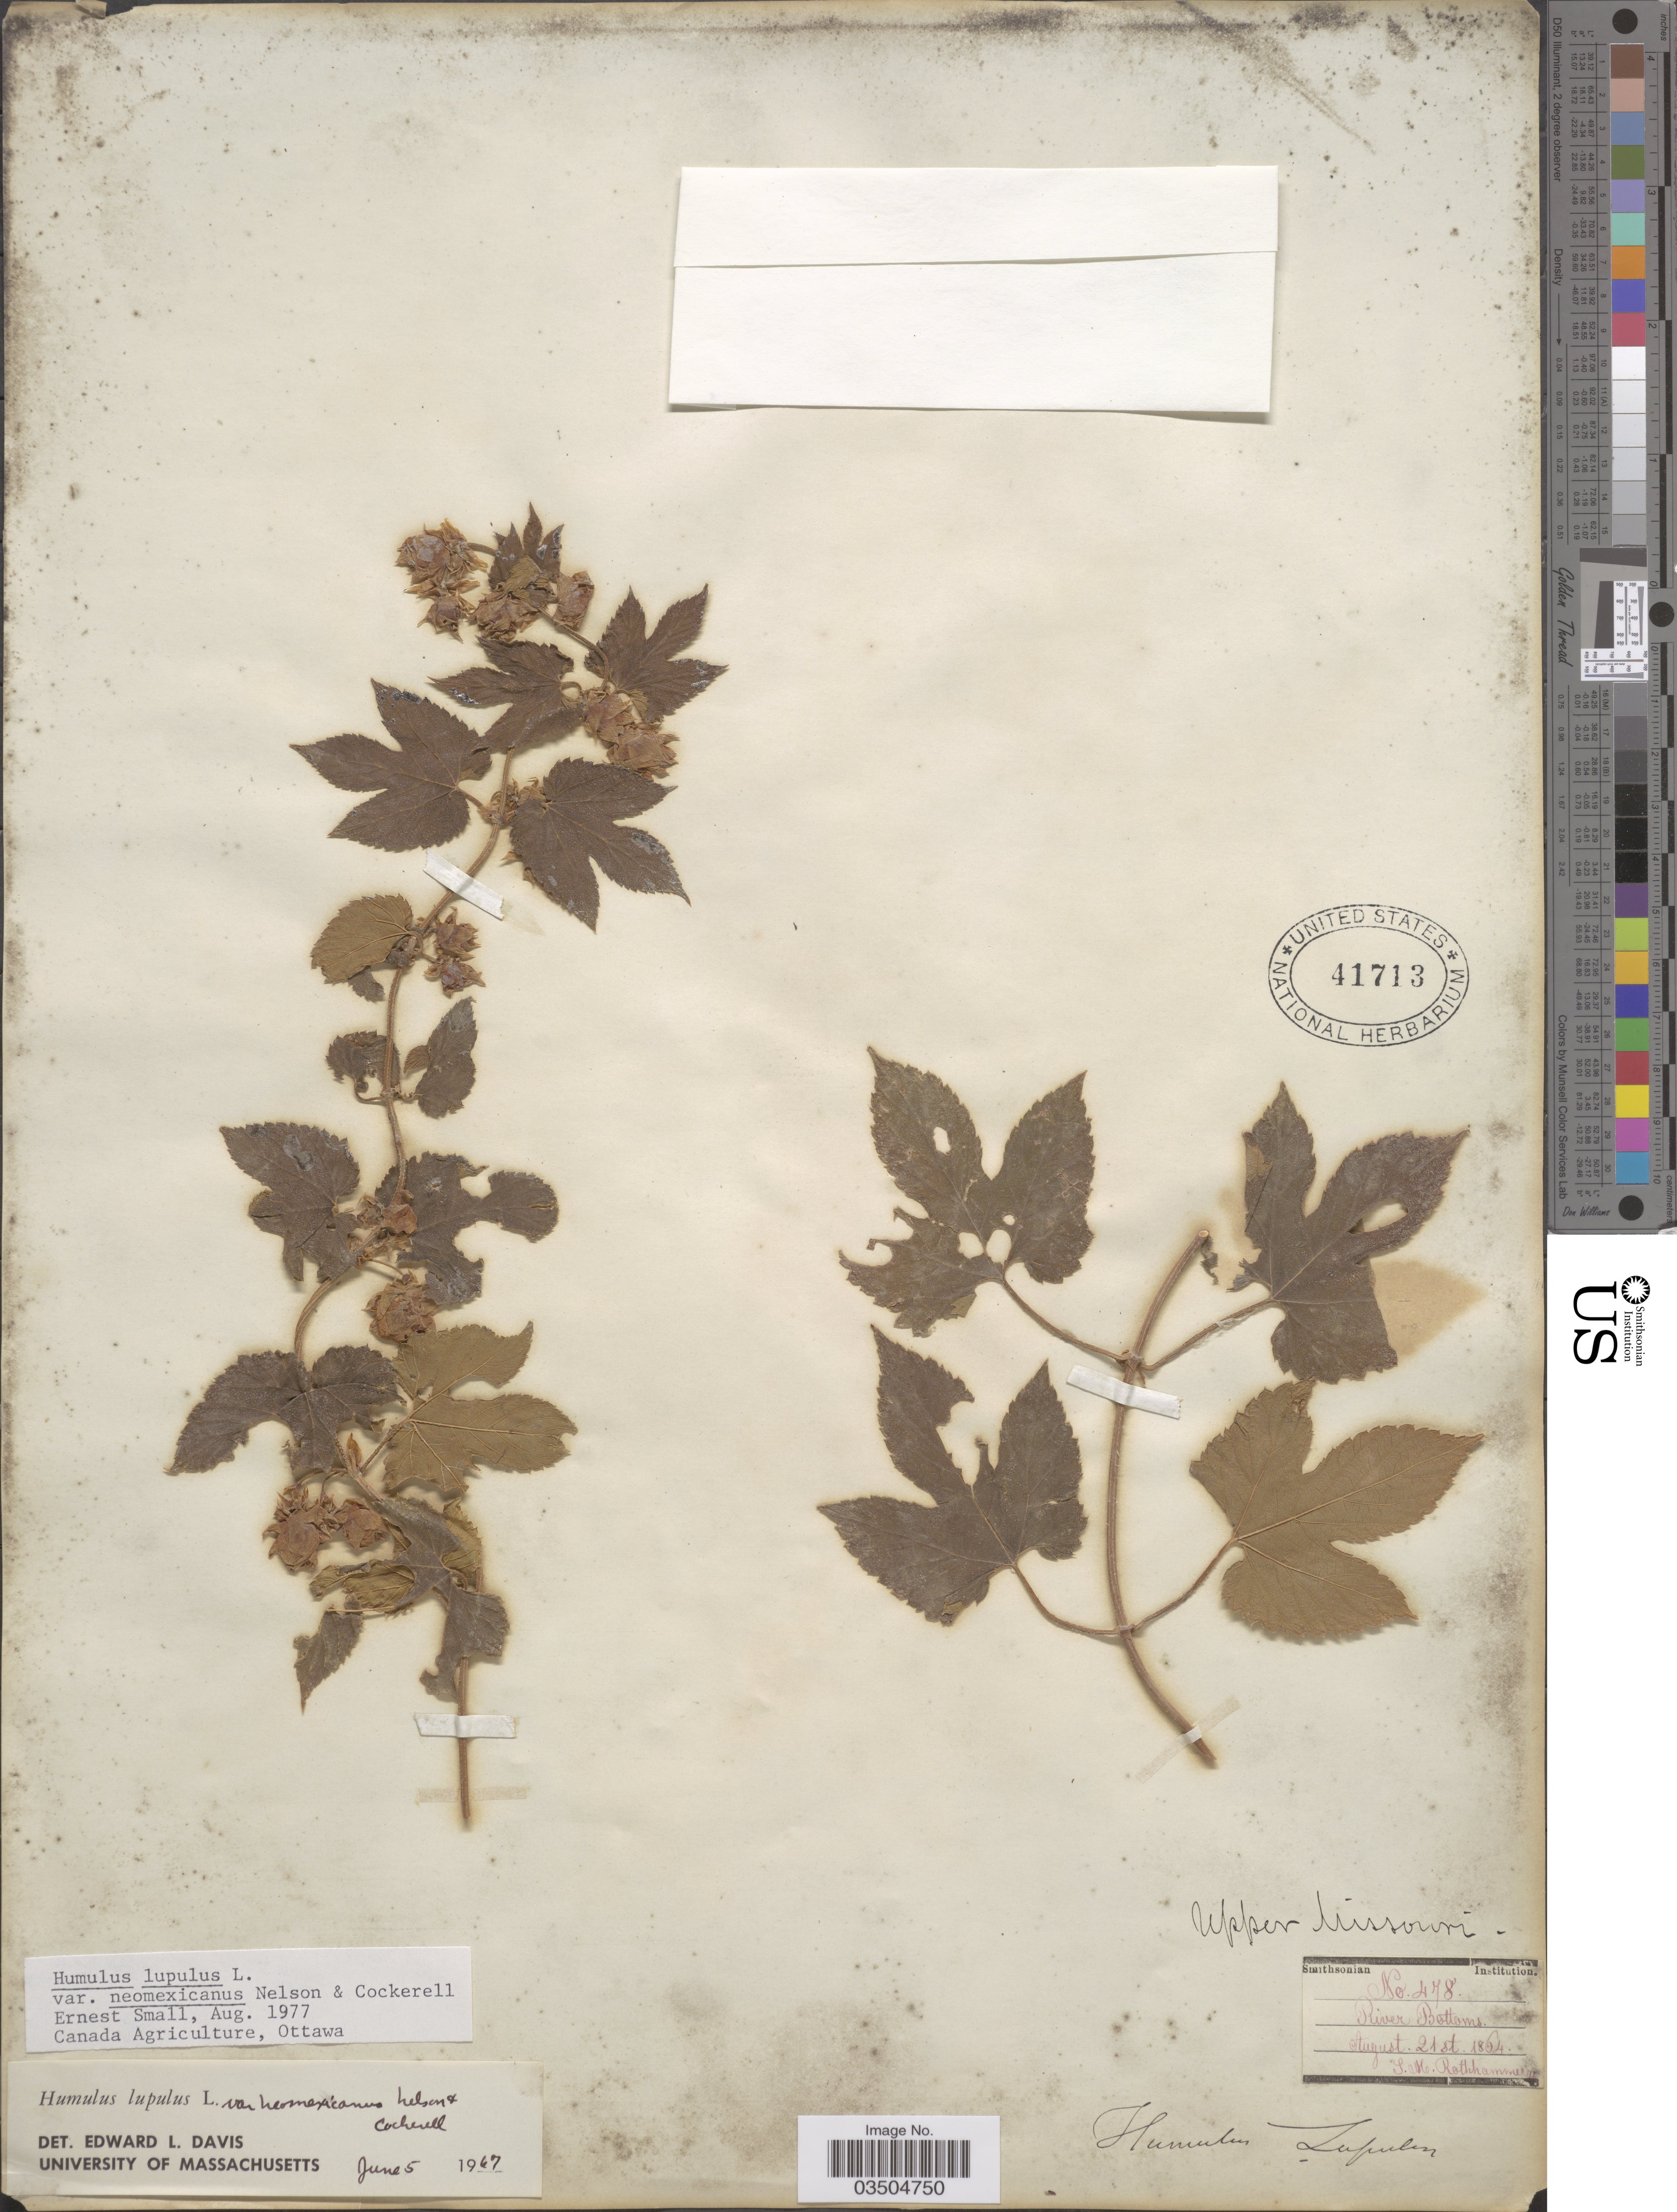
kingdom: Plantae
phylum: Tracheophyta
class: Magnoliopsida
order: Rosales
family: Cannabaceae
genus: Humulus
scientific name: Humulus neomexicanus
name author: (A. Nelson & Cockerell) Rydb.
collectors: S. Rothhammer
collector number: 478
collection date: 1864-08-21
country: United States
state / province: Missouri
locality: Upper Missouri. River Bottoms.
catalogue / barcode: US 41713